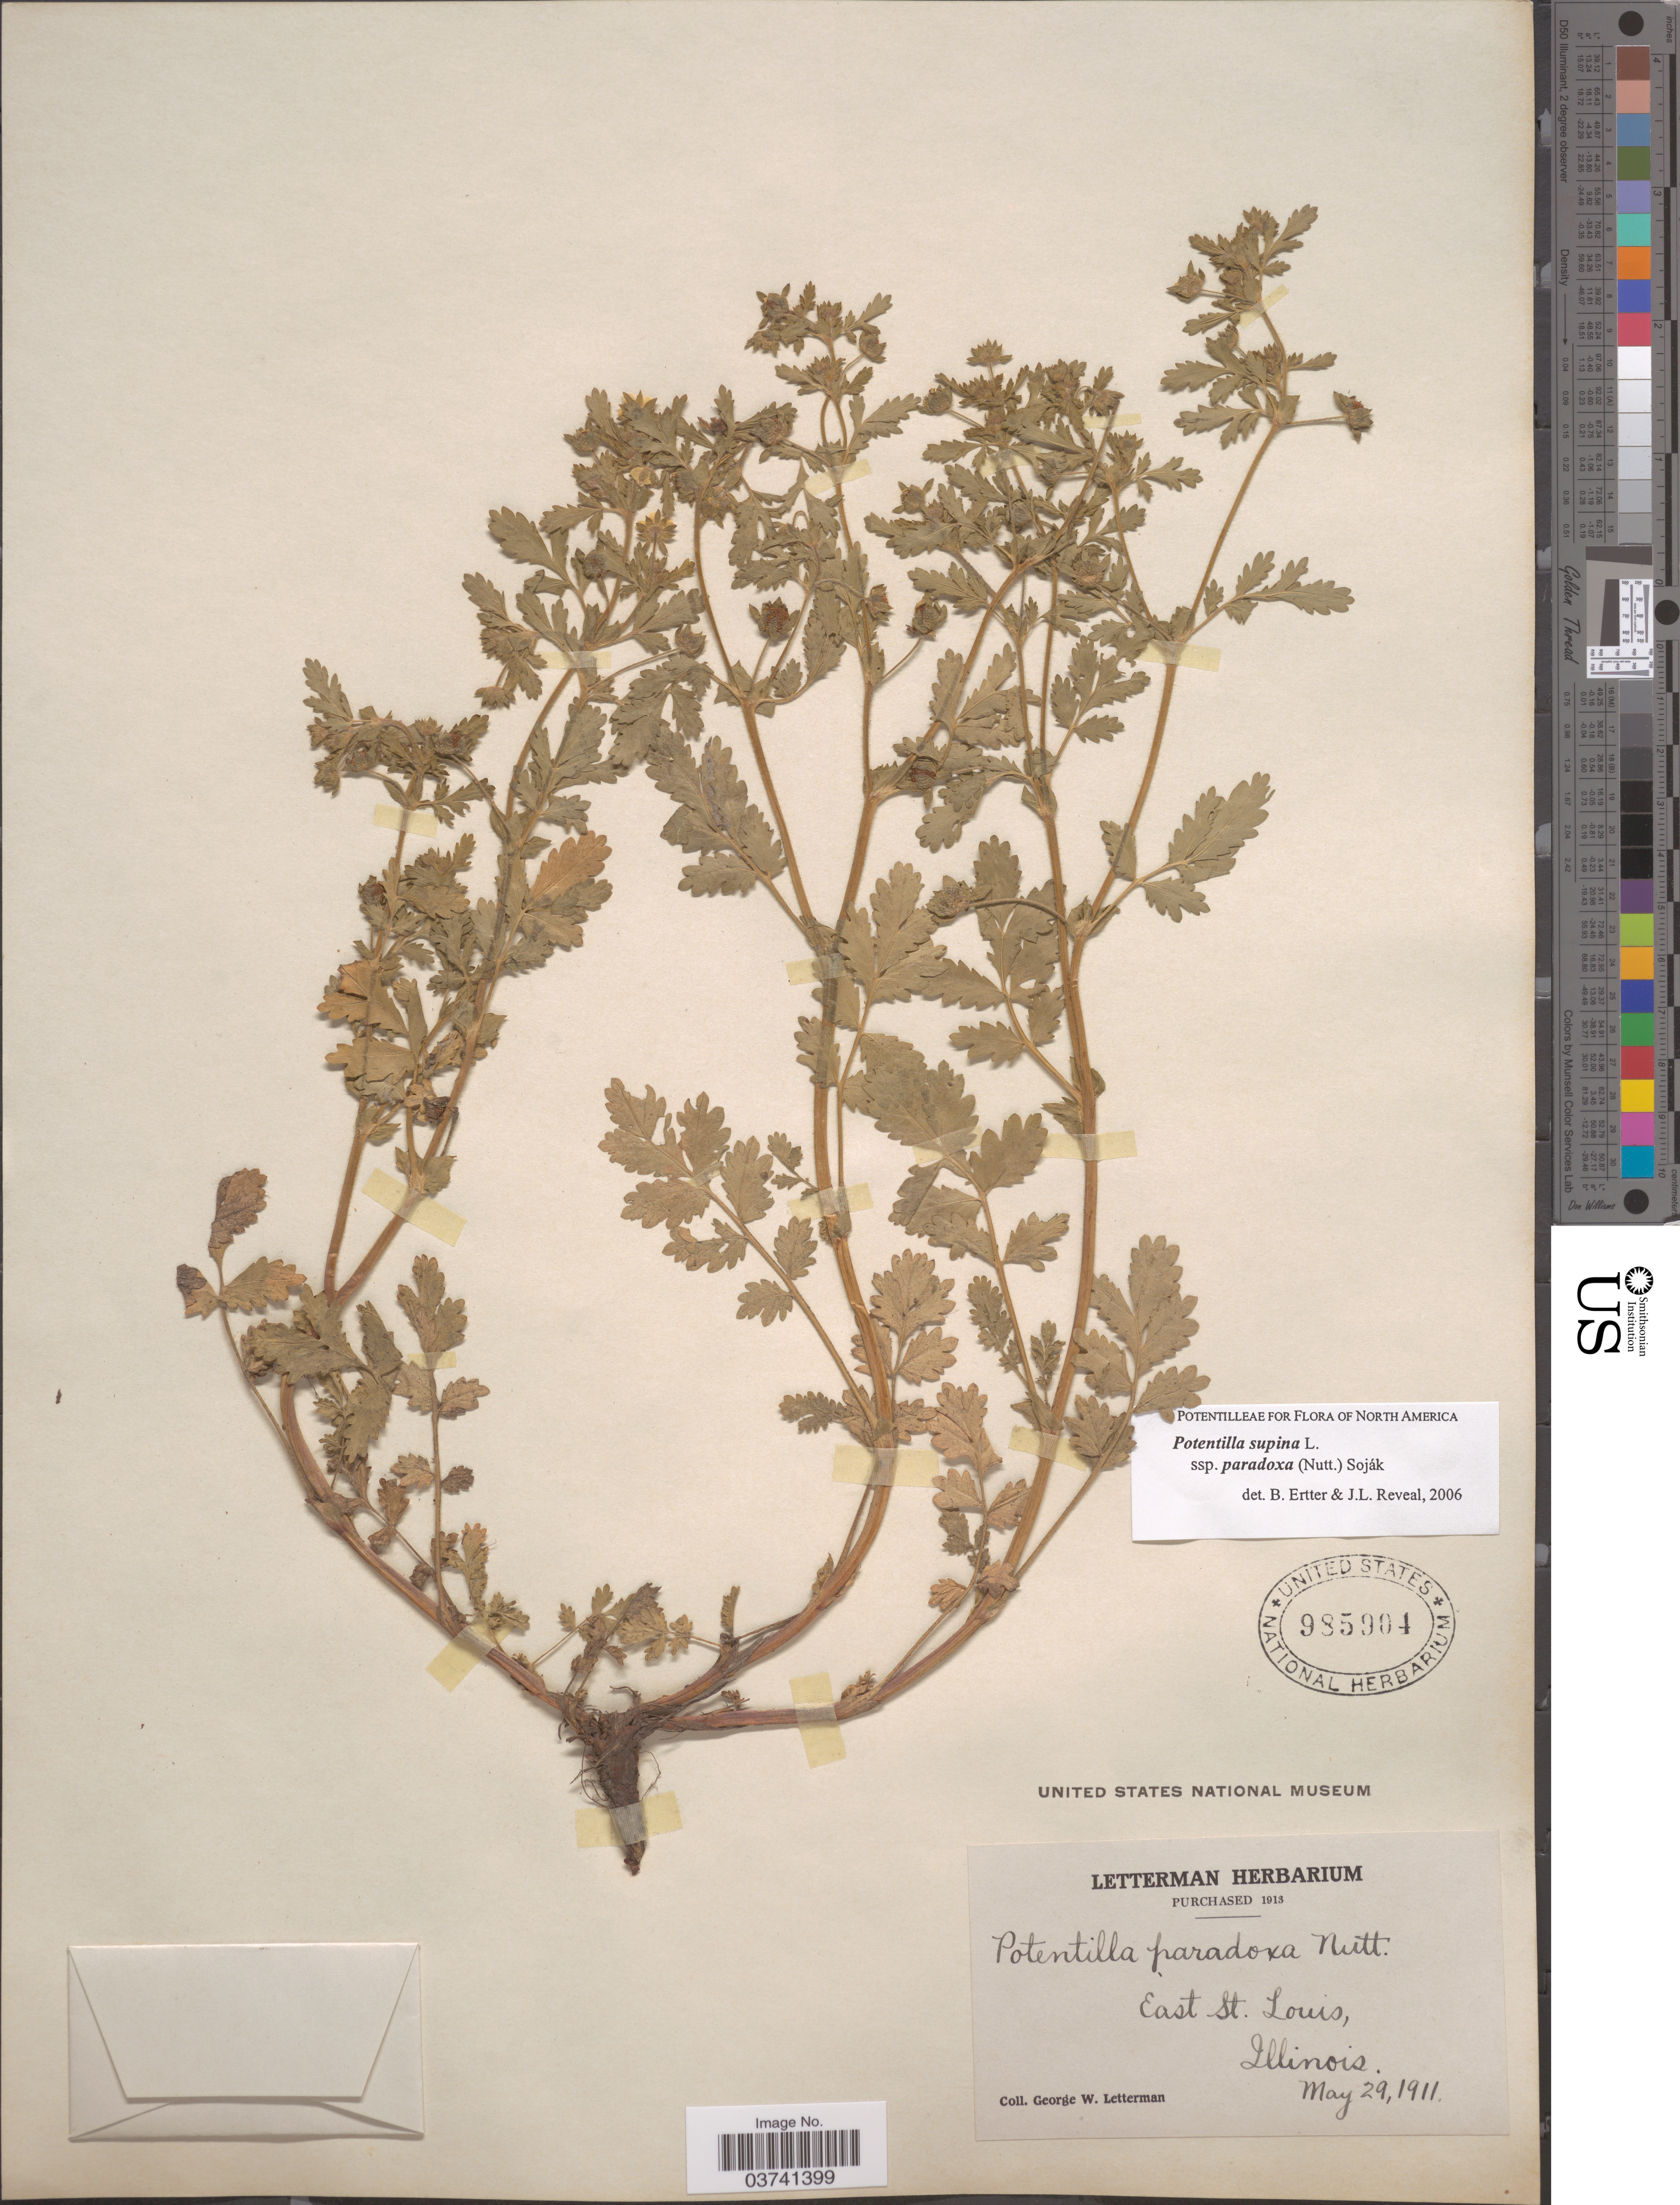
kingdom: Plantae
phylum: Tracheophyta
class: Magnoliopsida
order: Rosales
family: Rosaceae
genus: Potentilla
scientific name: Potentilla supina subsp. paradoxa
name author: (Nutt.) Soják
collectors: G. W. Letterman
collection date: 1911-05-29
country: United States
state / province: Illinois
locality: East St. Louis.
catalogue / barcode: US 985904